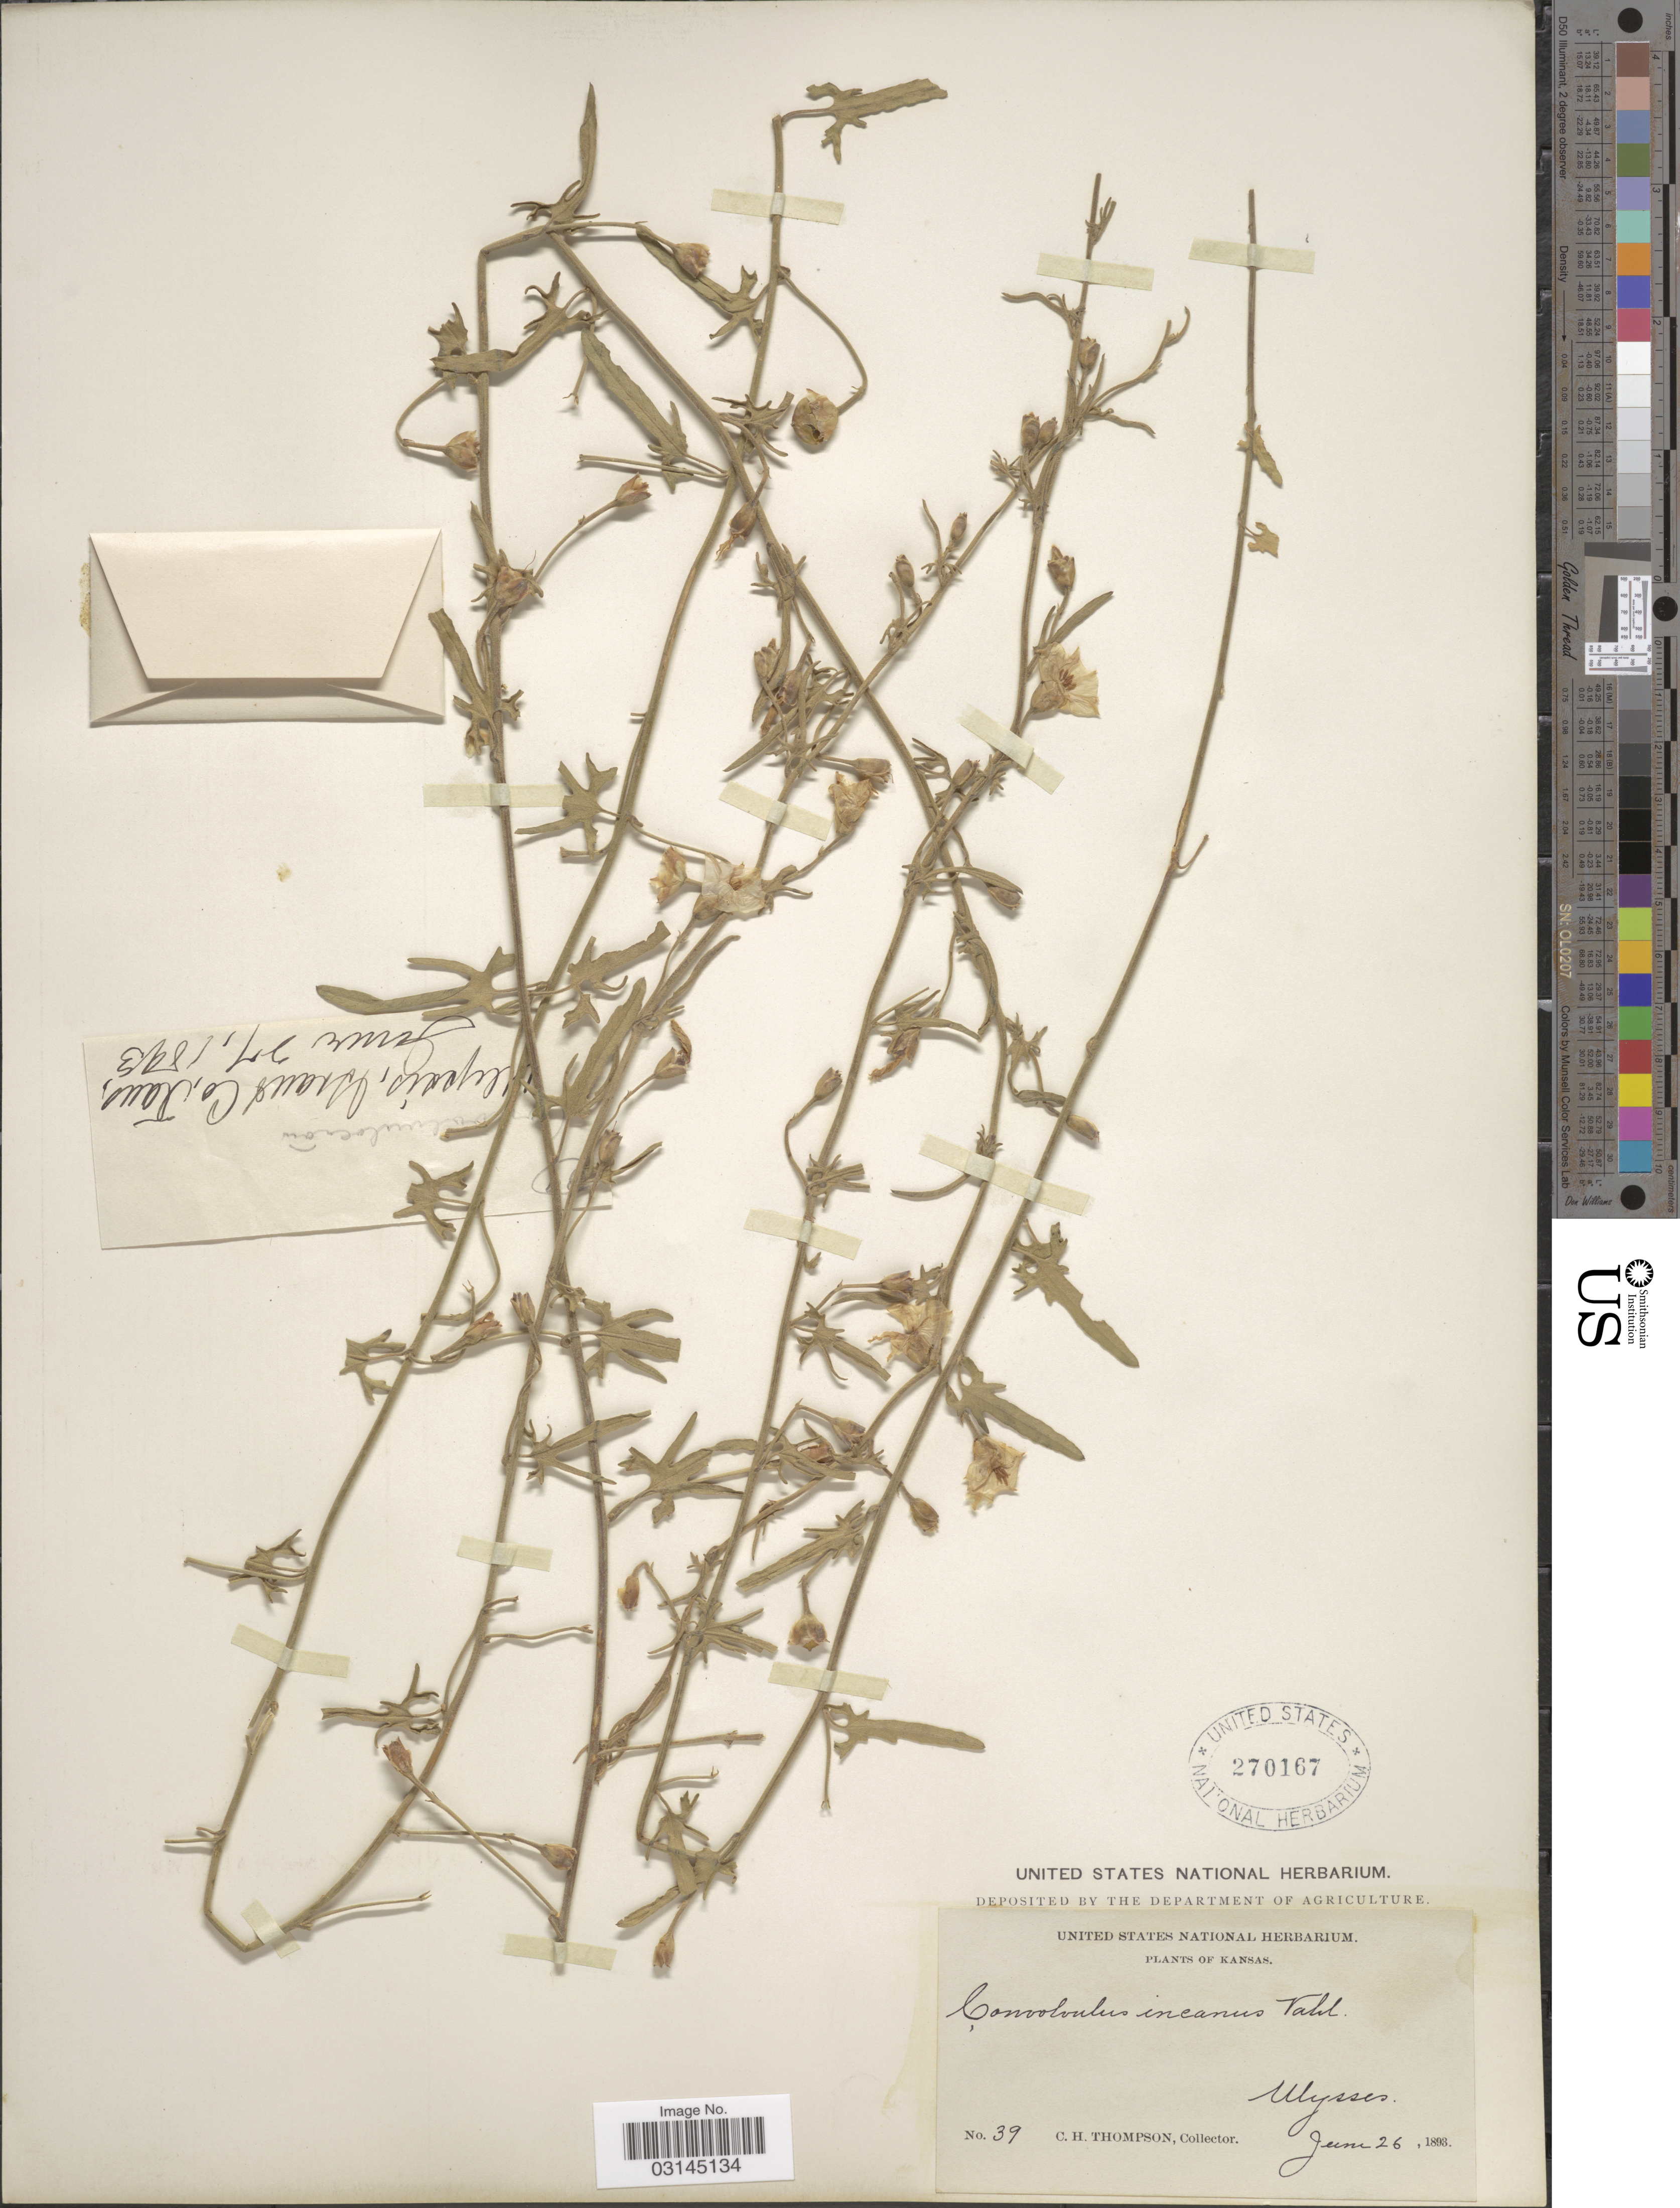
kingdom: Plantae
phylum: Tracheophyta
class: Magnoliopsida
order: Solanales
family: Convolvulaceae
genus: Convolvulus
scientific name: Convolvulus incanus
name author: Vahl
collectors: C. H. Thompson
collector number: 39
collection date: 1893-06-26/1893-06-27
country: United States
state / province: Kansas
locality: Ulysses. Grant Co.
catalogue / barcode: US 270167